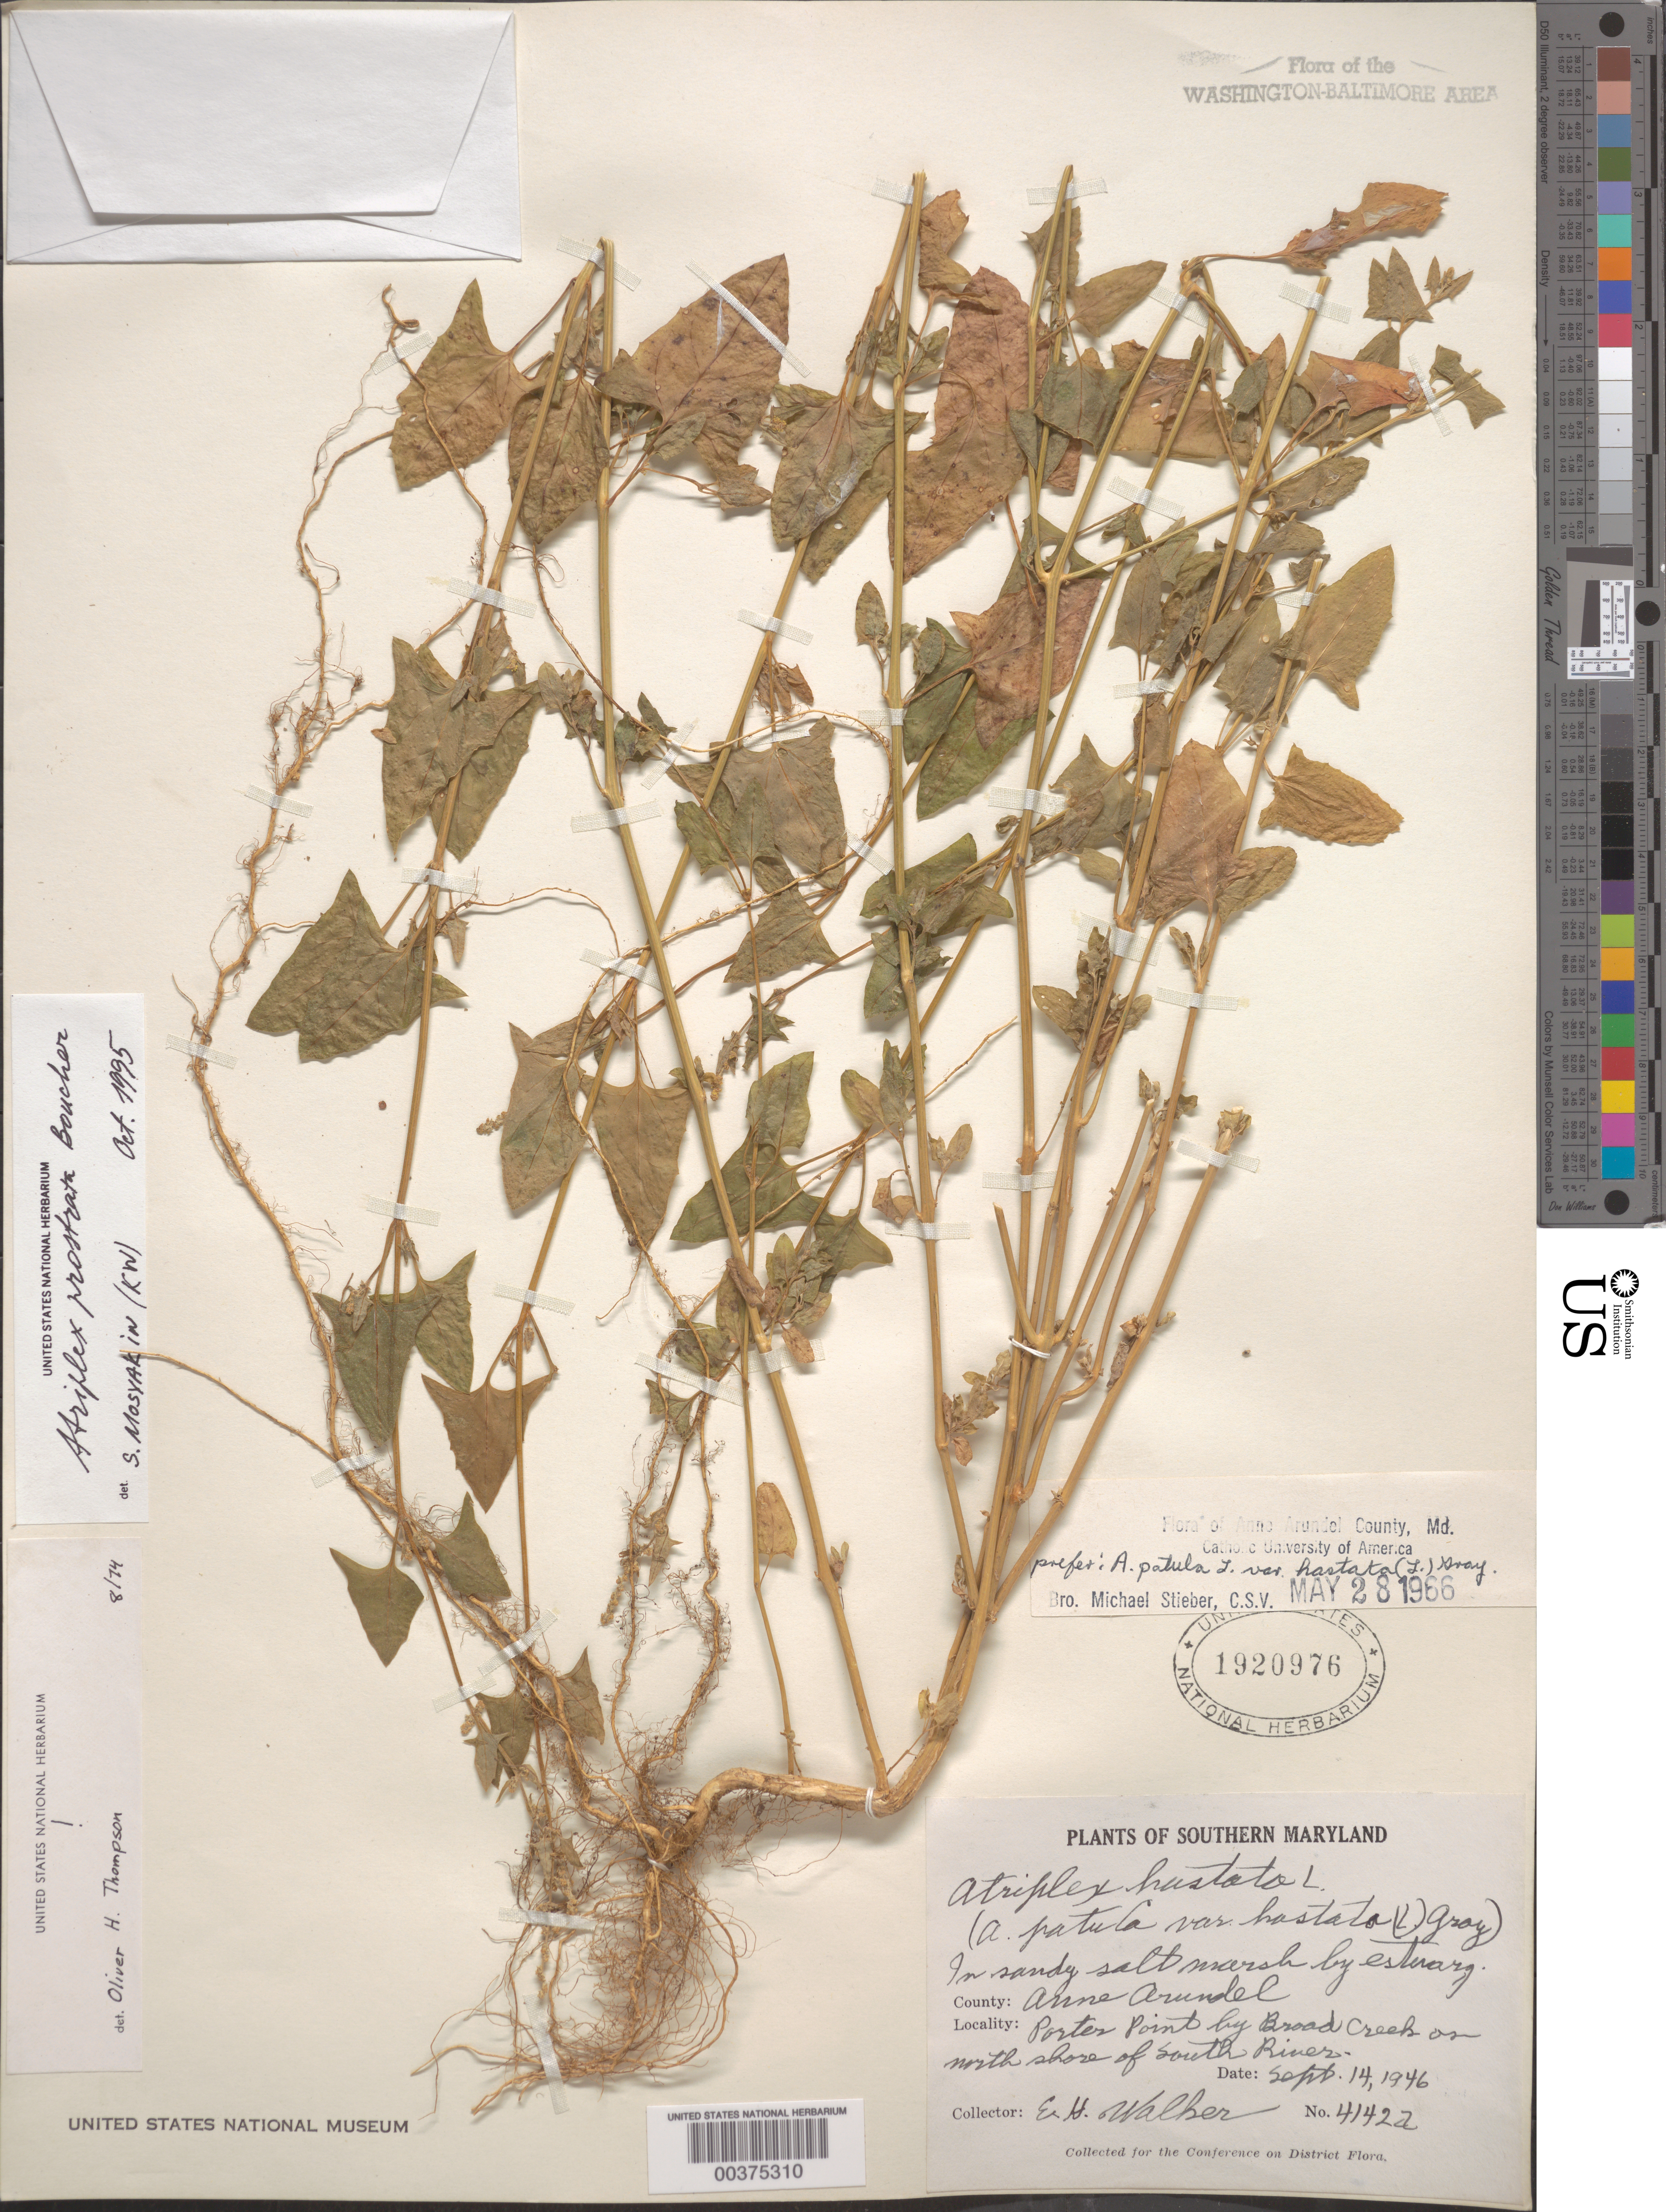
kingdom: Plantae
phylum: Tracheophyta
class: Magnoliopsida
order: Caryophyllales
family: Amaranthaceae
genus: Atriplex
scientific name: Atriplex patula var. hastata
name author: (L.) A. Gray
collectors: E. H. Walker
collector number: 4142A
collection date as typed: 14 Sep 1946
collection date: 1946-09-14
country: United States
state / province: Maryland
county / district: Anne Arundel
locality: Porter Point by Broad Creek, South River north shore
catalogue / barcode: US 1920976